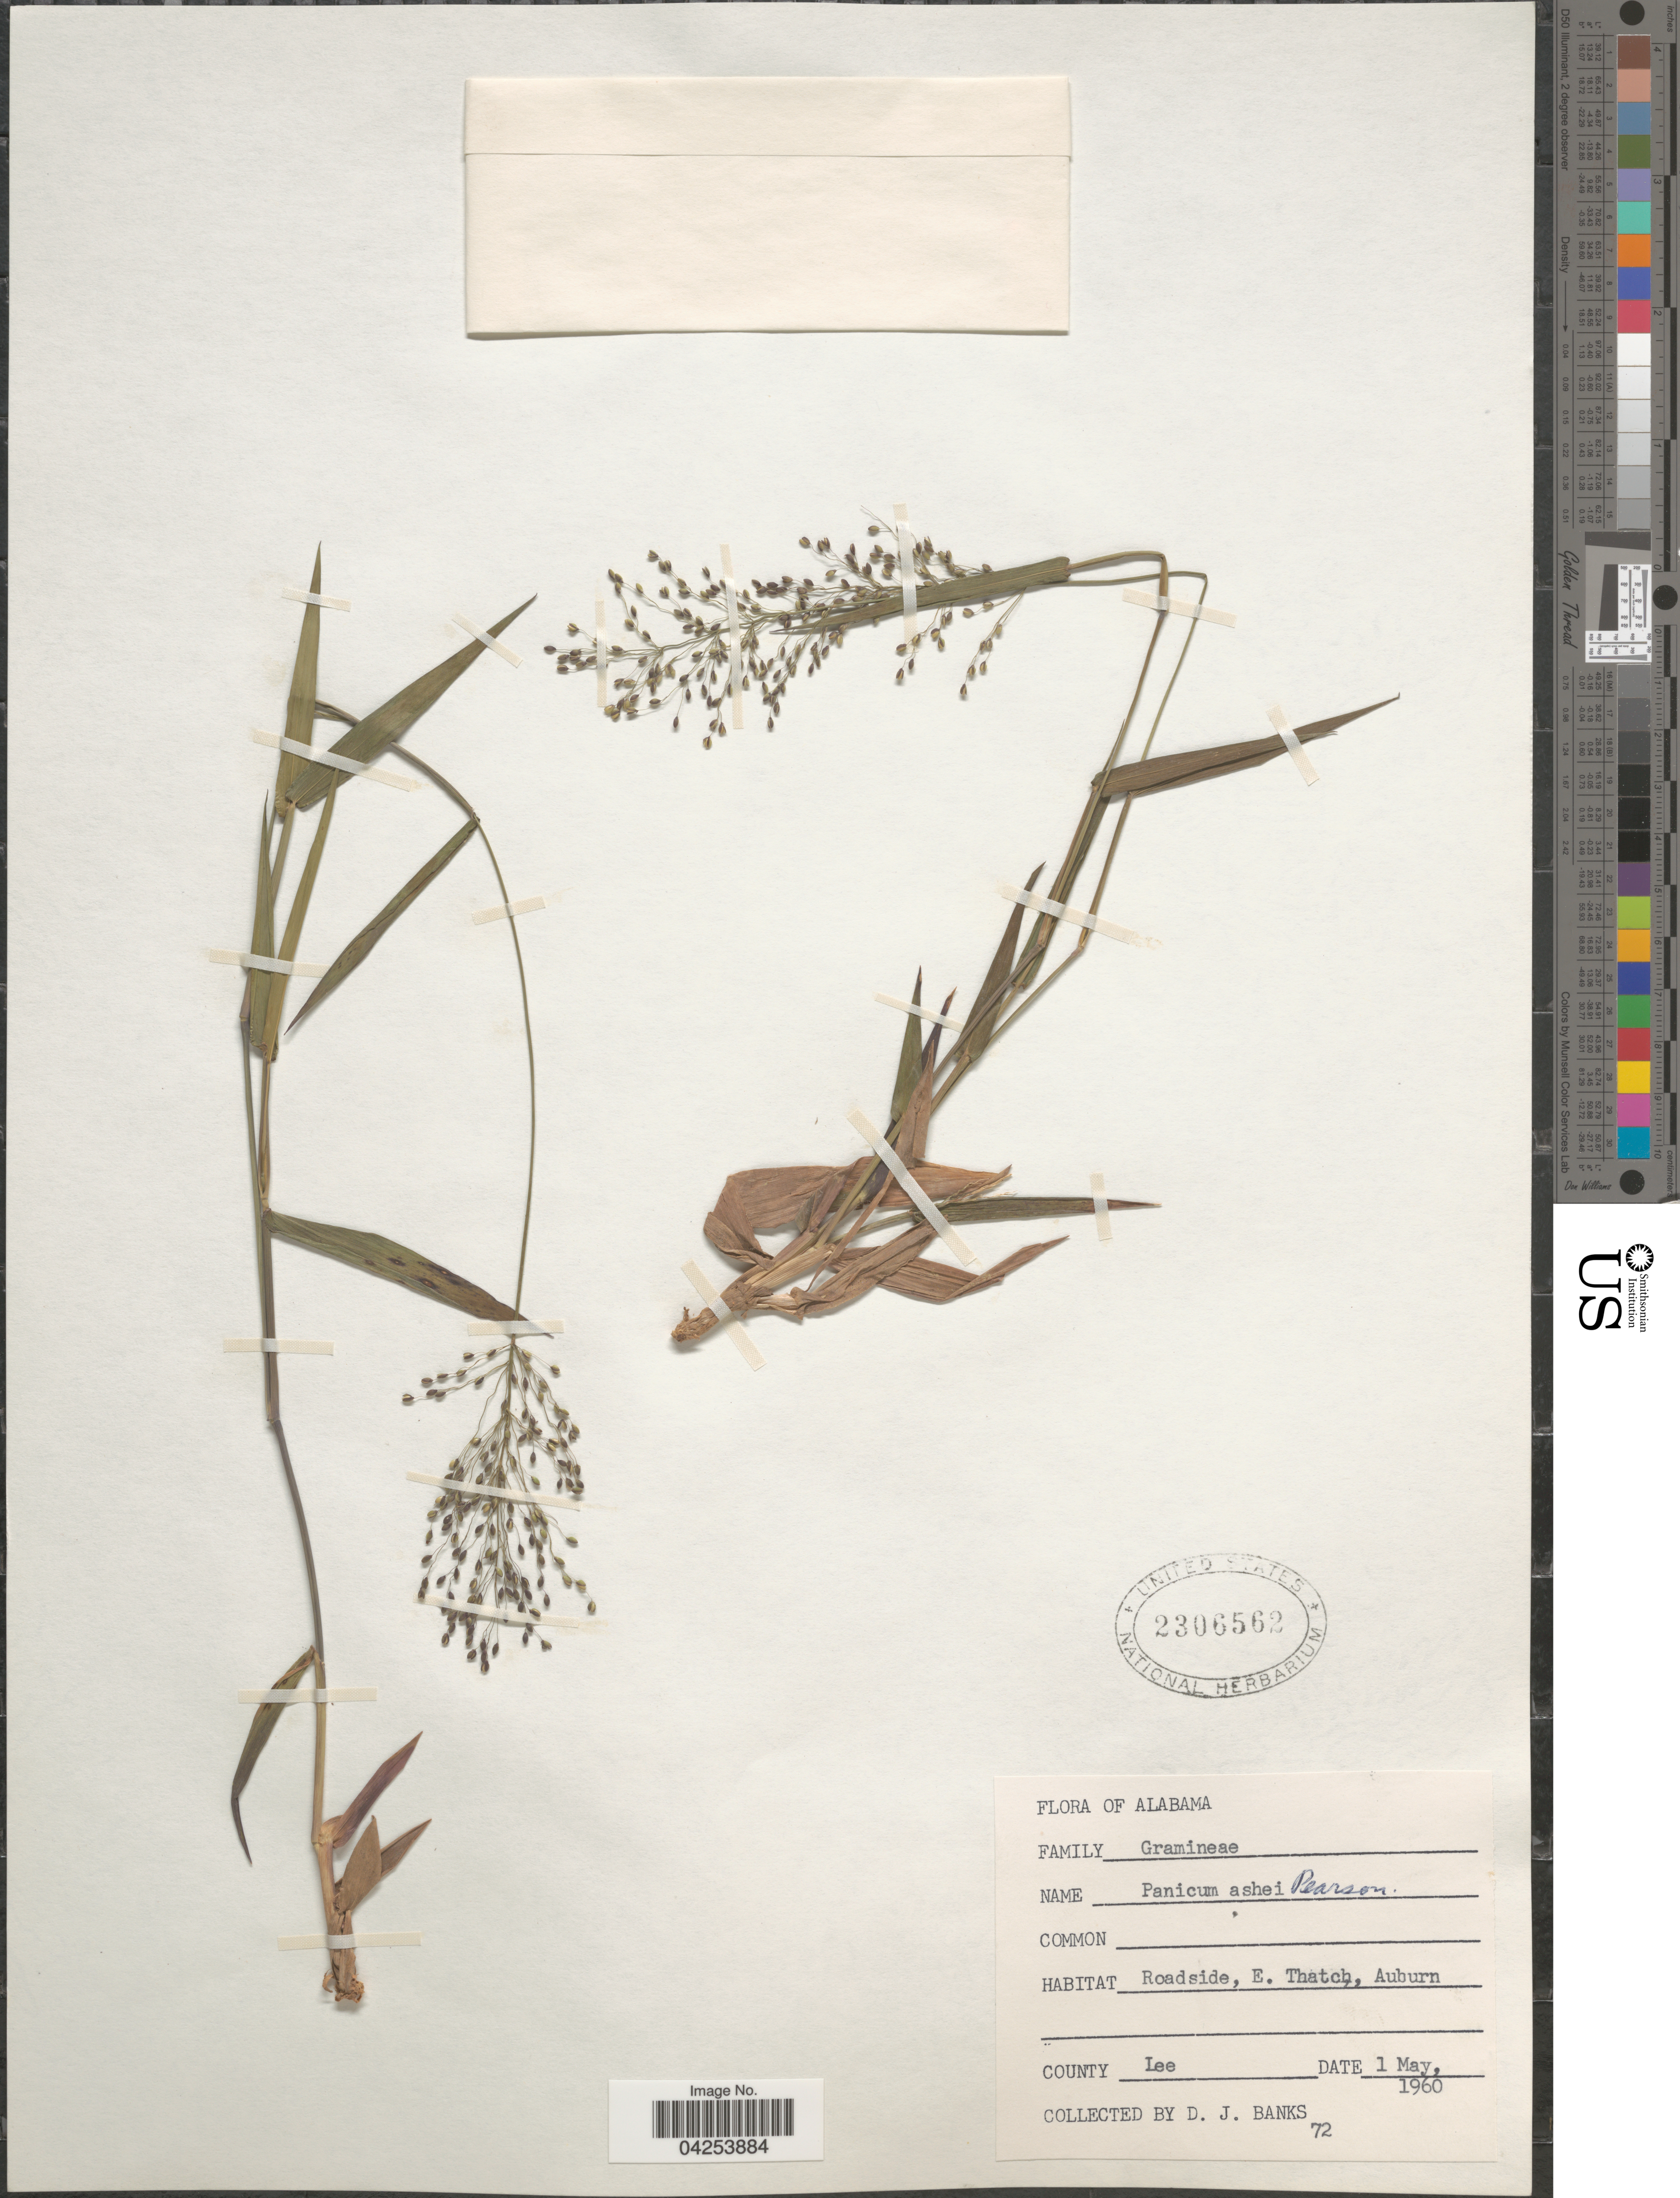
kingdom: Plantae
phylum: Tracheophyta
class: Liliopsida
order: Poales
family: Poaceae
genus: Dichanthelium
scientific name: Dichanthelium commutatum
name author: (Schult.) Gould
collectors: D. J. Banks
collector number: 72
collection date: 1960-05-01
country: United States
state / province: Alabama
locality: Roadside, E. Thatch, Auburn. County Lee.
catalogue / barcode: US 2306562